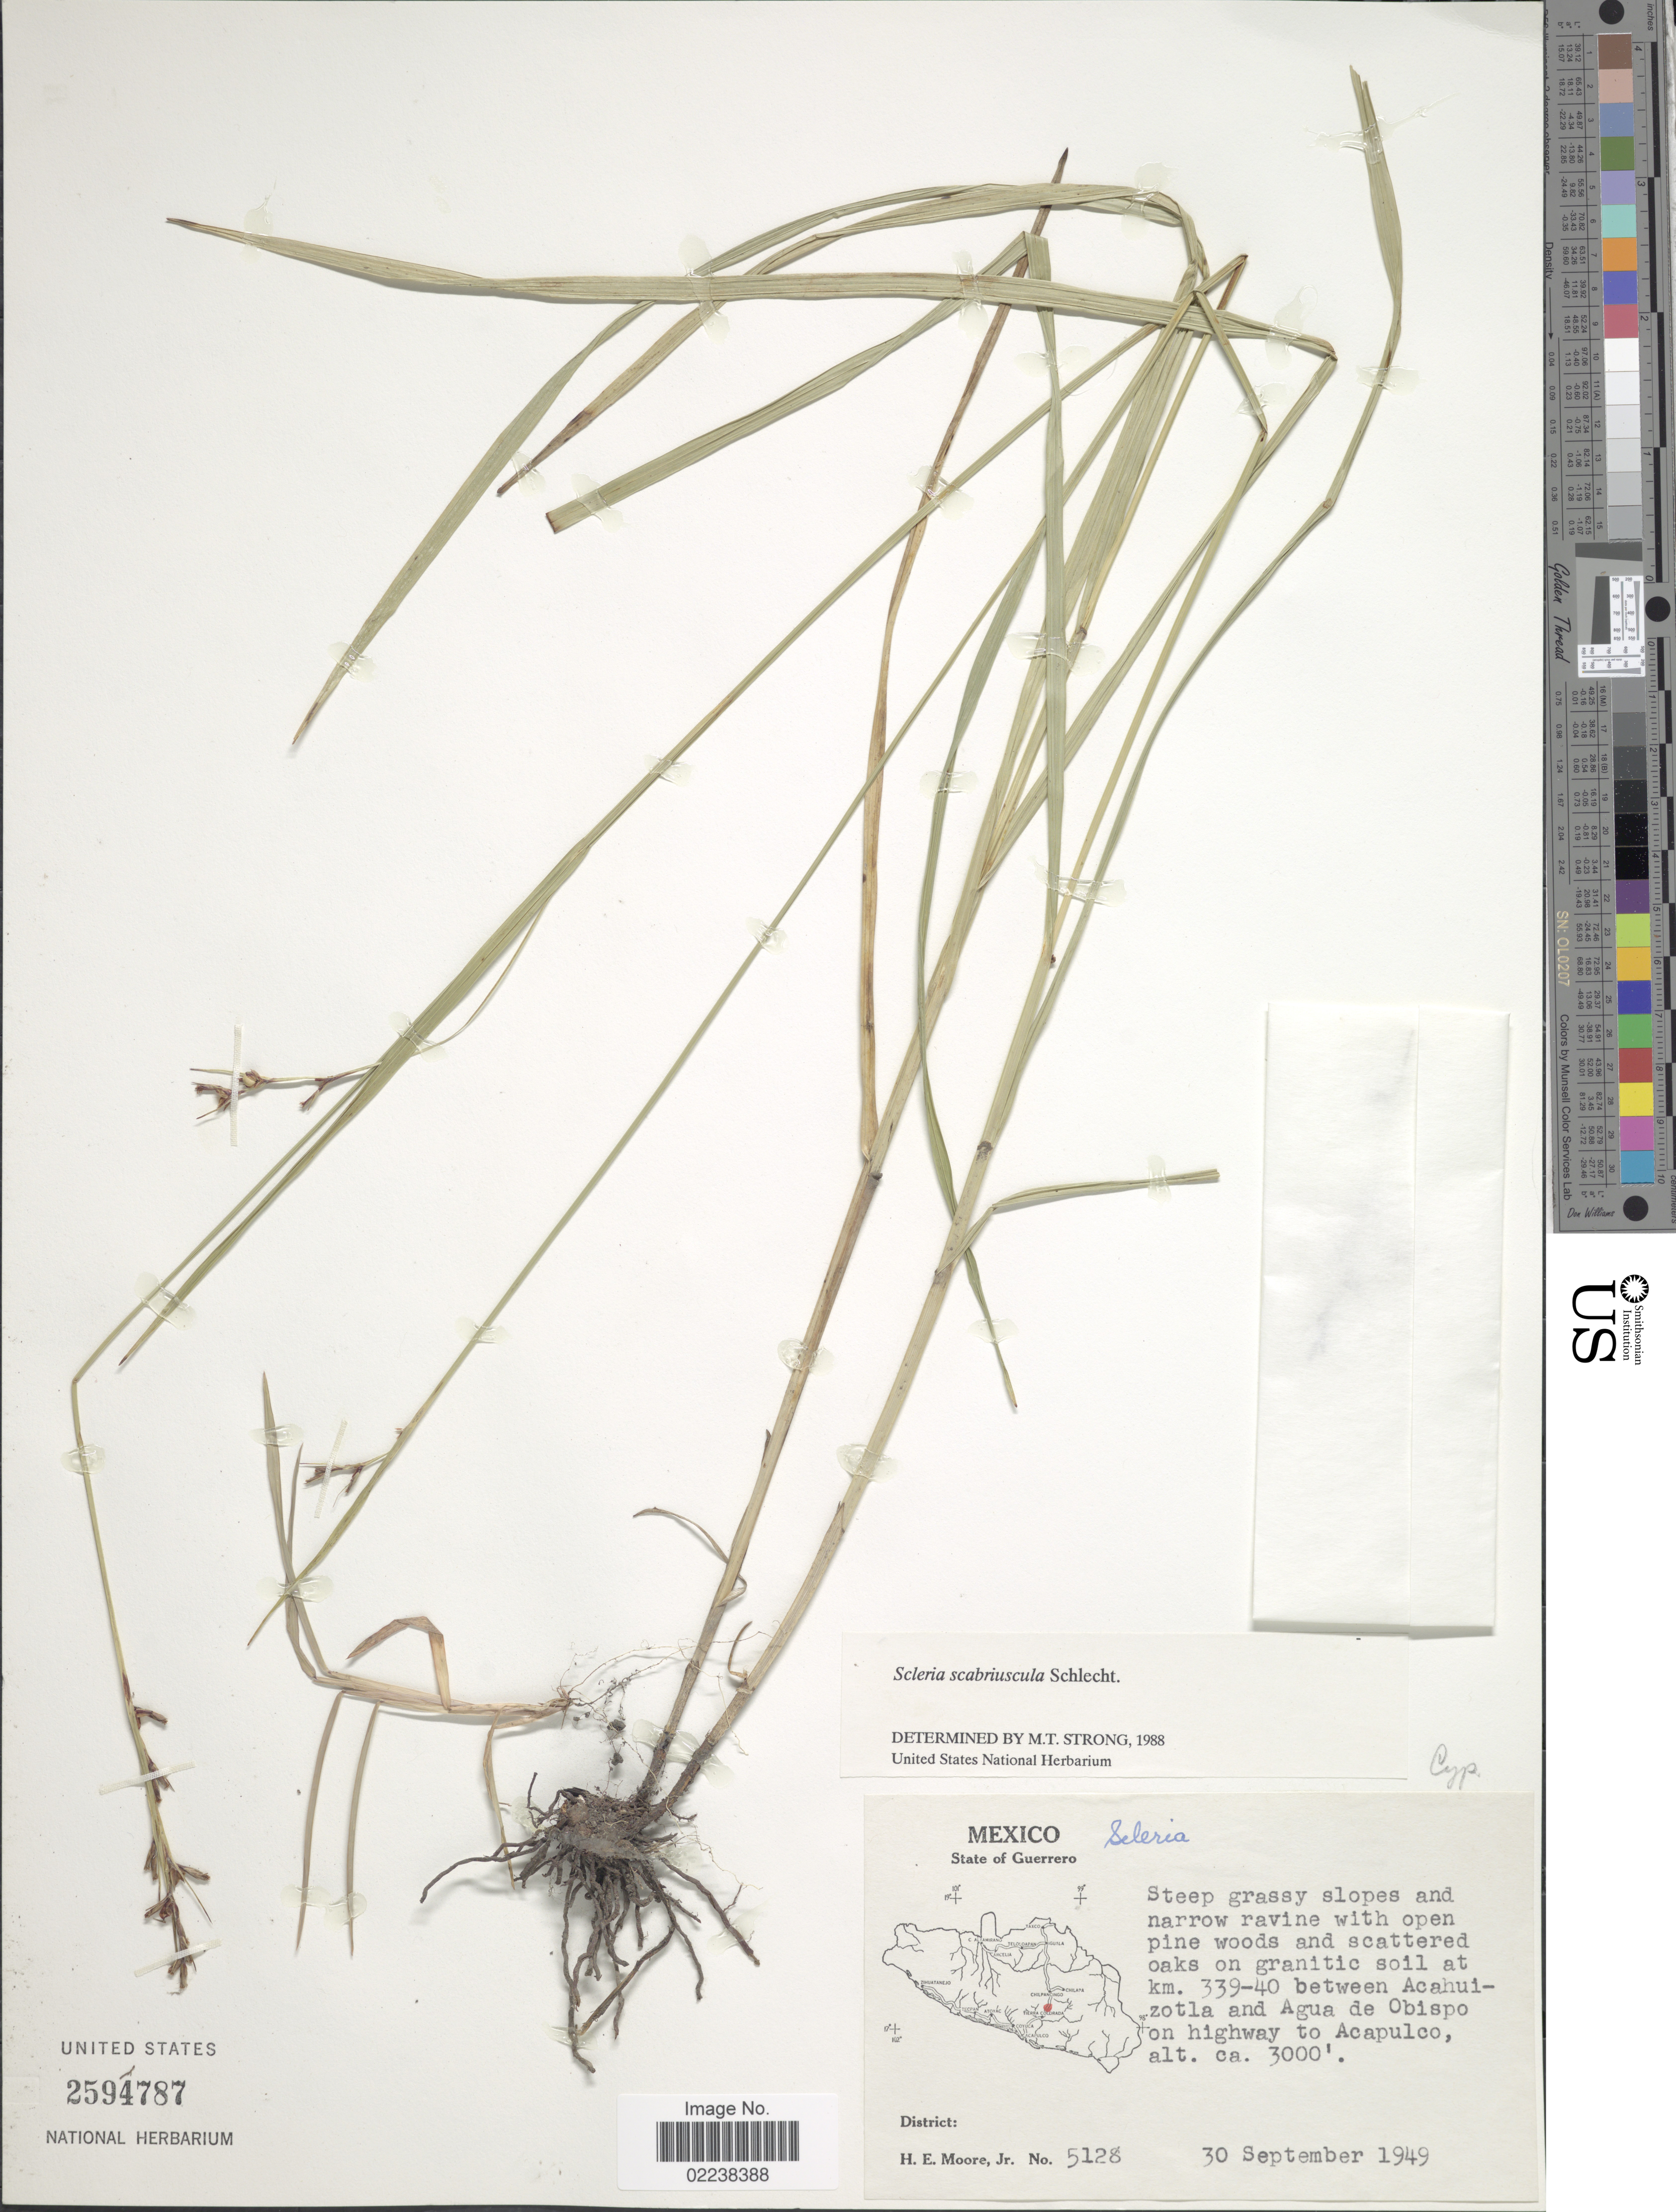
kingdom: Plantae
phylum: Tracheophyta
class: Liliopsida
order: Poales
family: Cyperaceae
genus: Scleria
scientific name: Scleria scabriuscula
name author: Schltdl.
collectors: H. Moore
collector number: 5128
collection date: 1949-09-30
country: Mexico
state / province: Guerrero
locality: State of Guerrero, 339-40 between Acahuizotla and Agua de Obispo on highway to Acapulco.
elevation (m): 914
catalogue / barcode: US 2594787